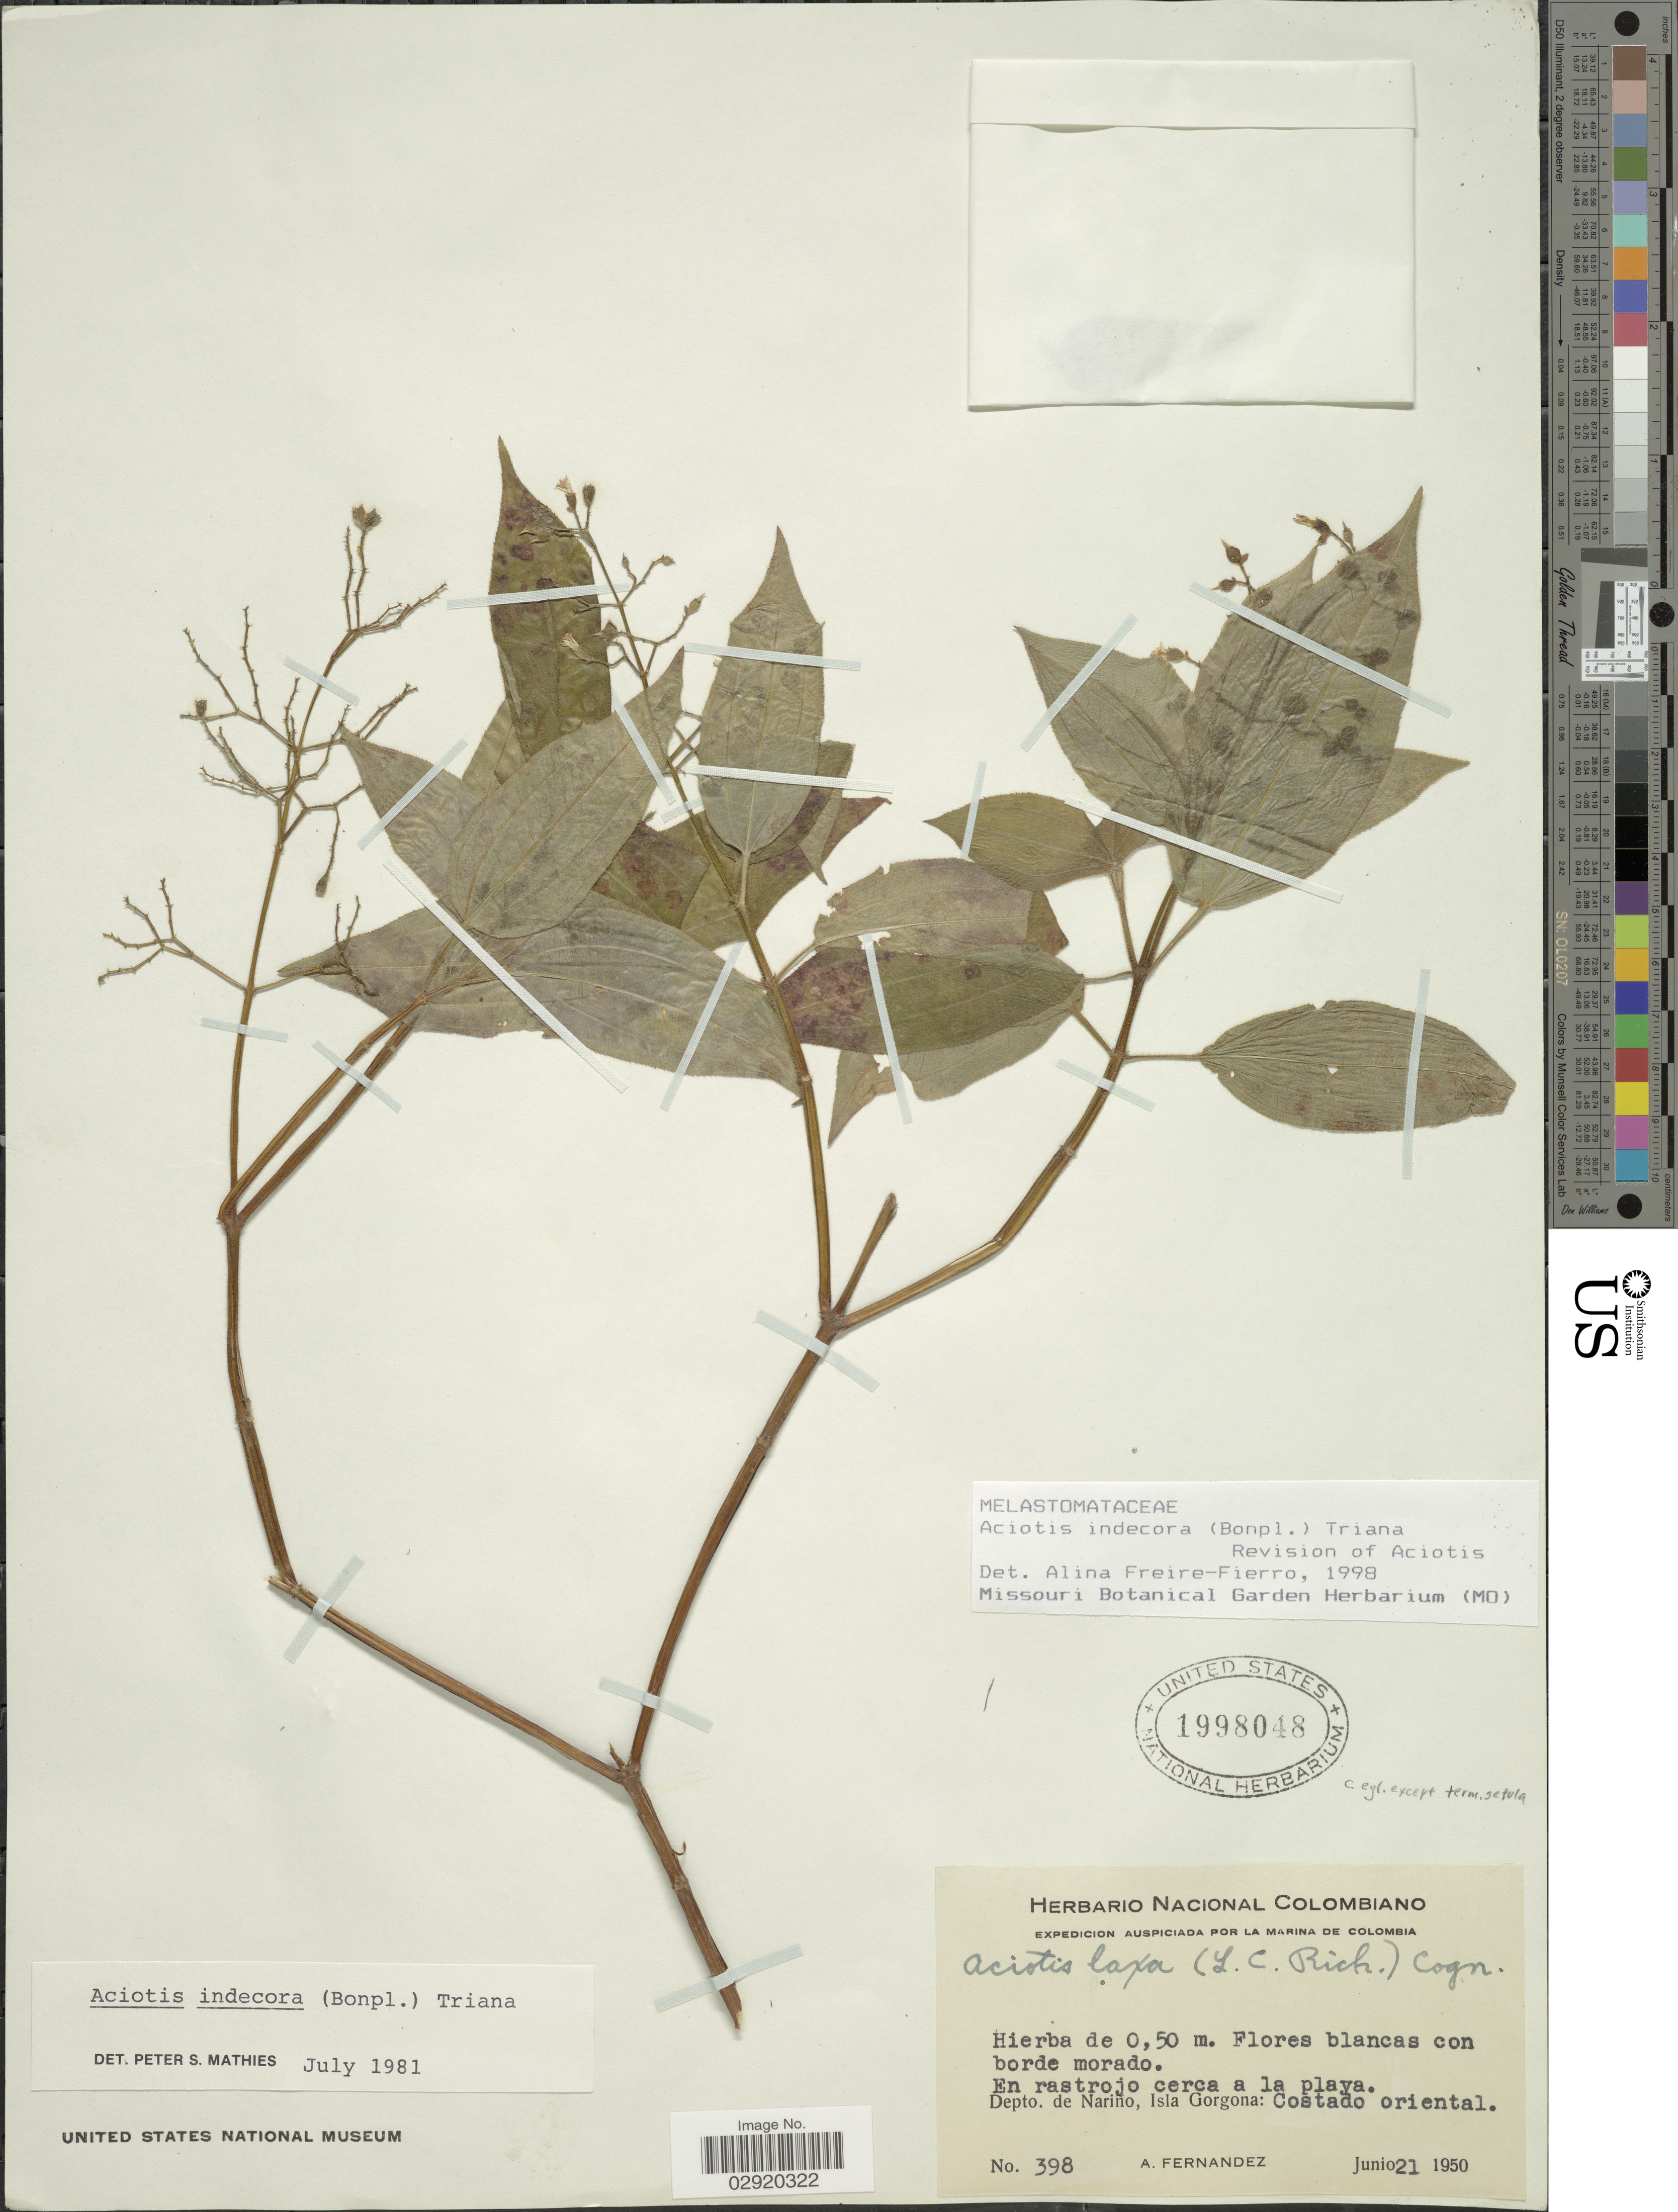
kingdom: Plantae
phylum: Tracheophyta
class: Magnoliopsida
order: Myrtales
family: Melastomataceae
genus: Aciotis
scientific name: Aciotis indecora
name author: (Bonpl.) Triana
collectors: A. Fernandez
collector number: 398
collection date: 1950-06-21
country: Colombia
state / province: Nariño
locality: Depto. de Nariño, Isla Gorgona: Costado oriental.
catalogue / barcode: US 1998048